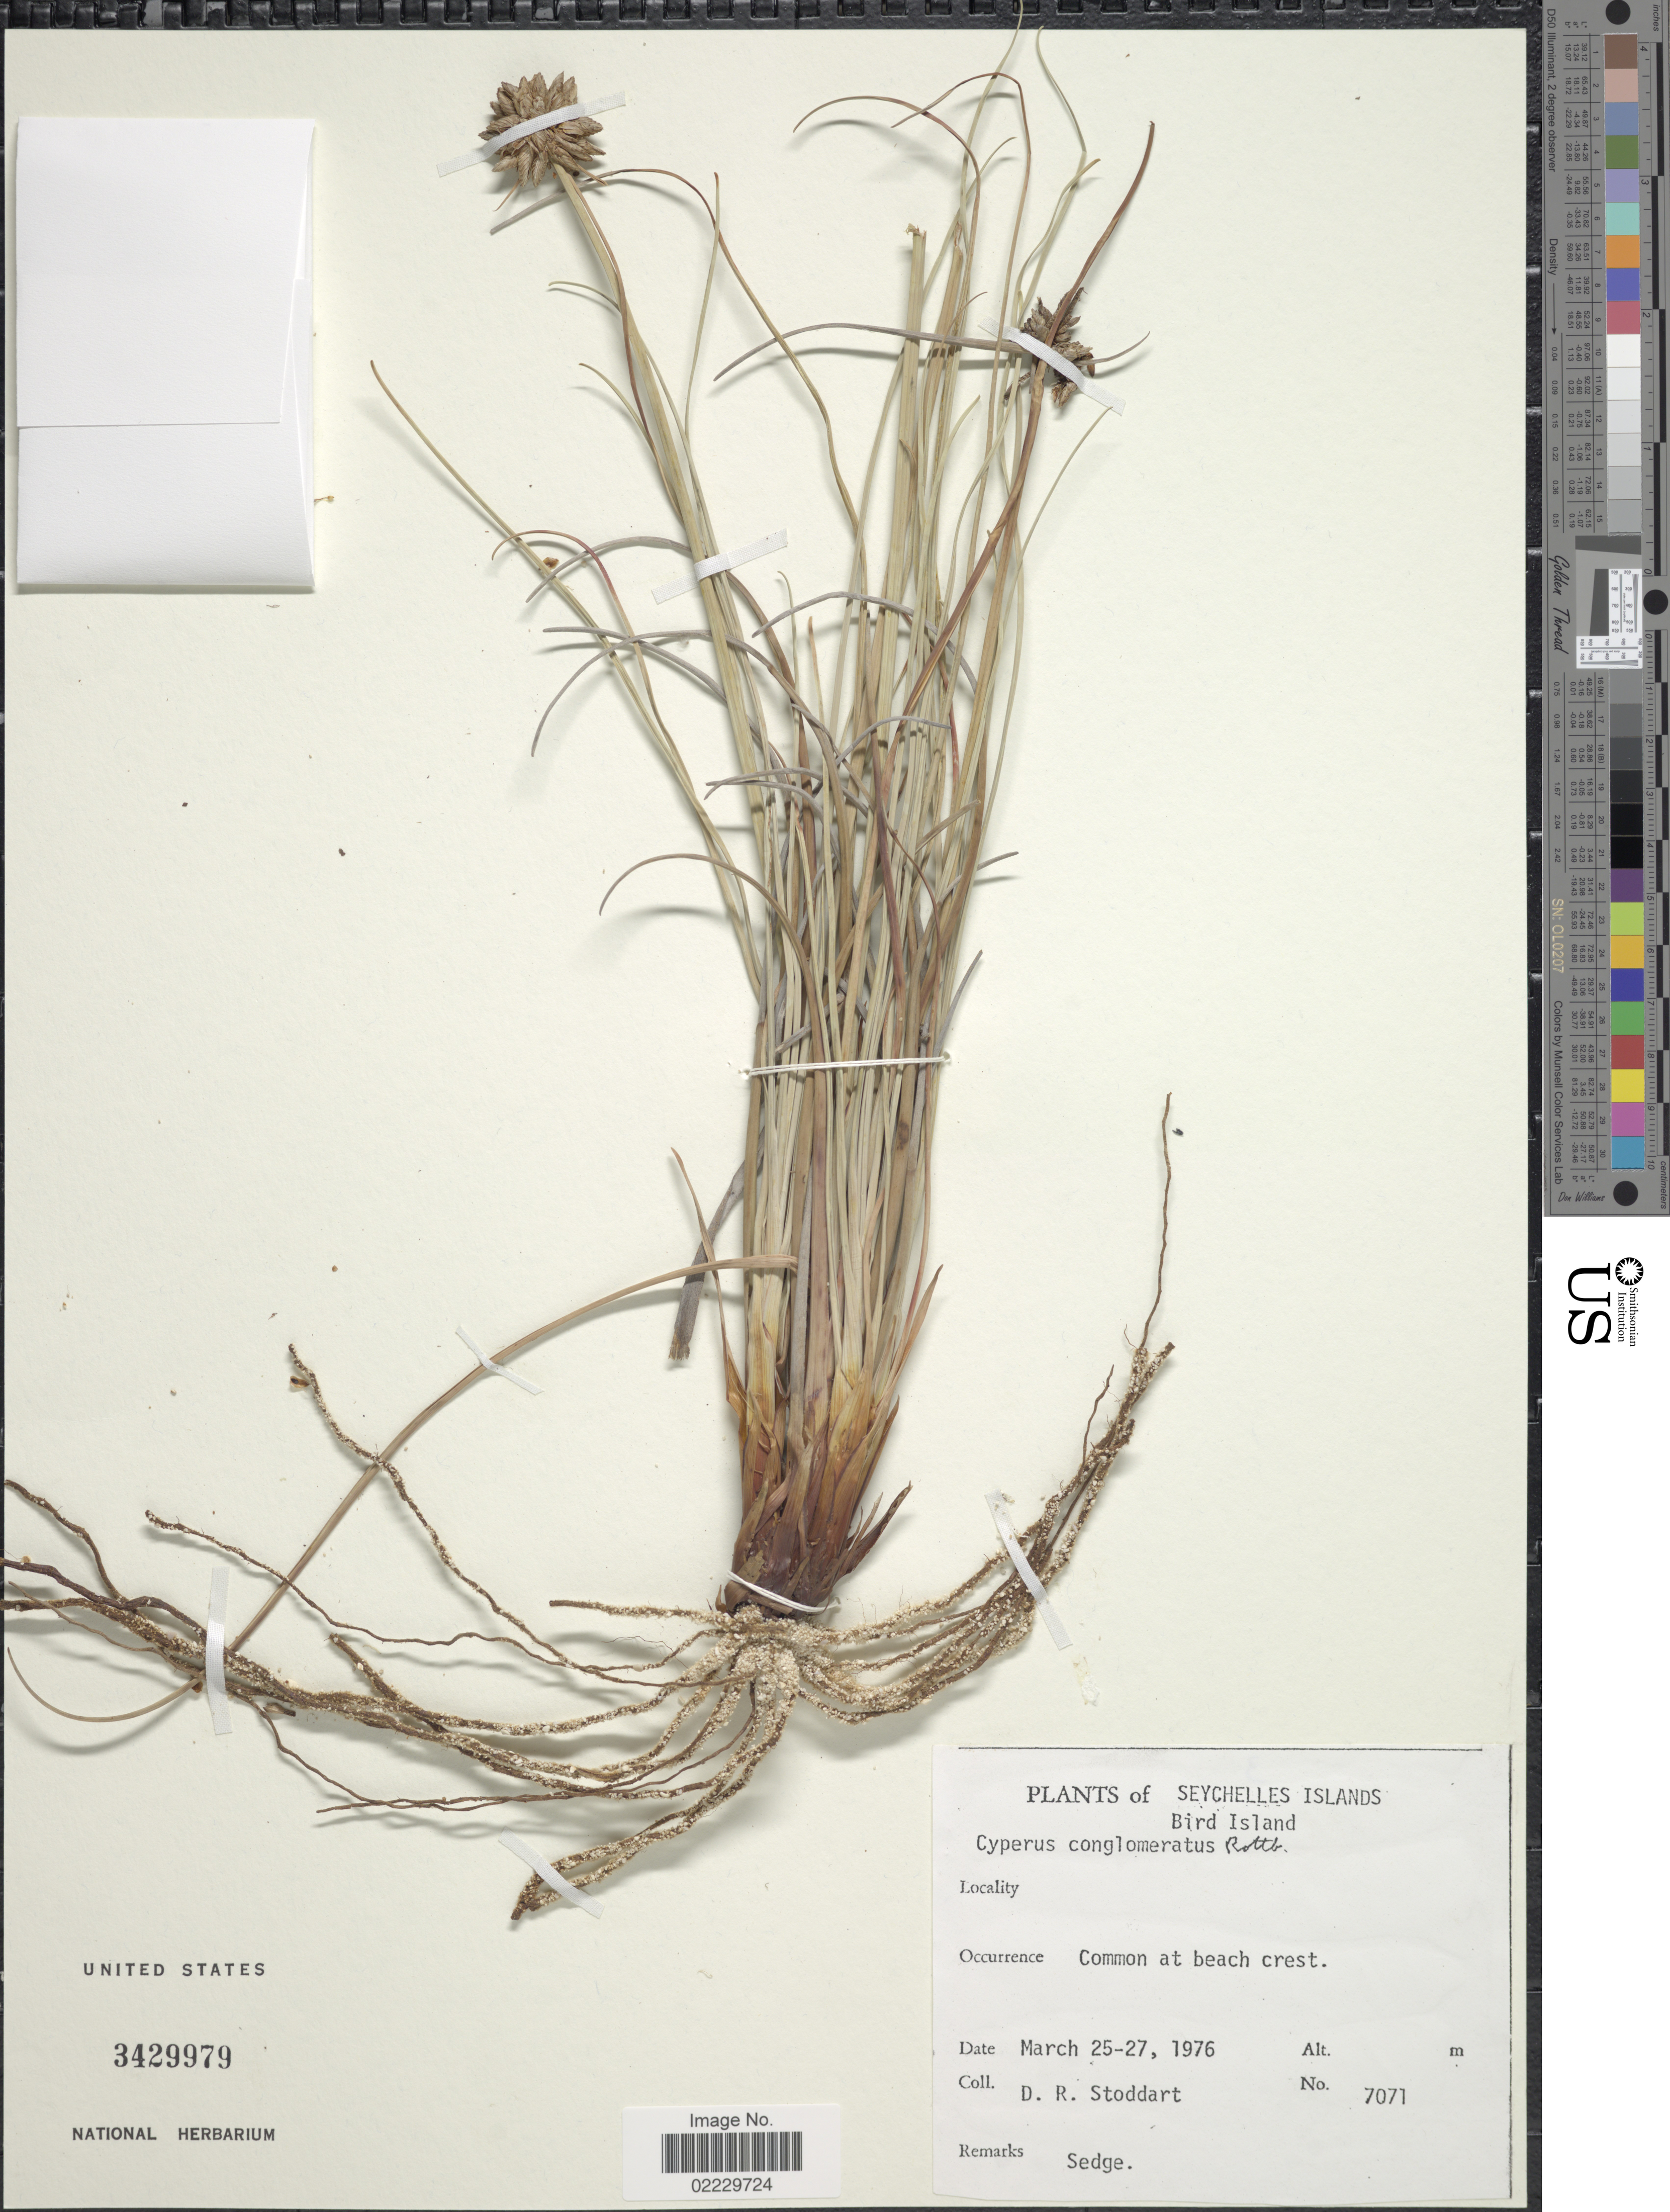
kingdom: Plantae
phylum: Tracheophyta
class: Liliopsida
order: Poales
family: Cyperaceae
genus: Cyperus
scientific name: Cyperus conglomeratus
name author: Rottb.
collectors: D. R. Stoddart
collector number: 7071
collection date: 1976-03-25/1976-03-27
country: Seychelles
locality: Seychelles Islands, Bird Island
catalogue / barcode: US 3429979